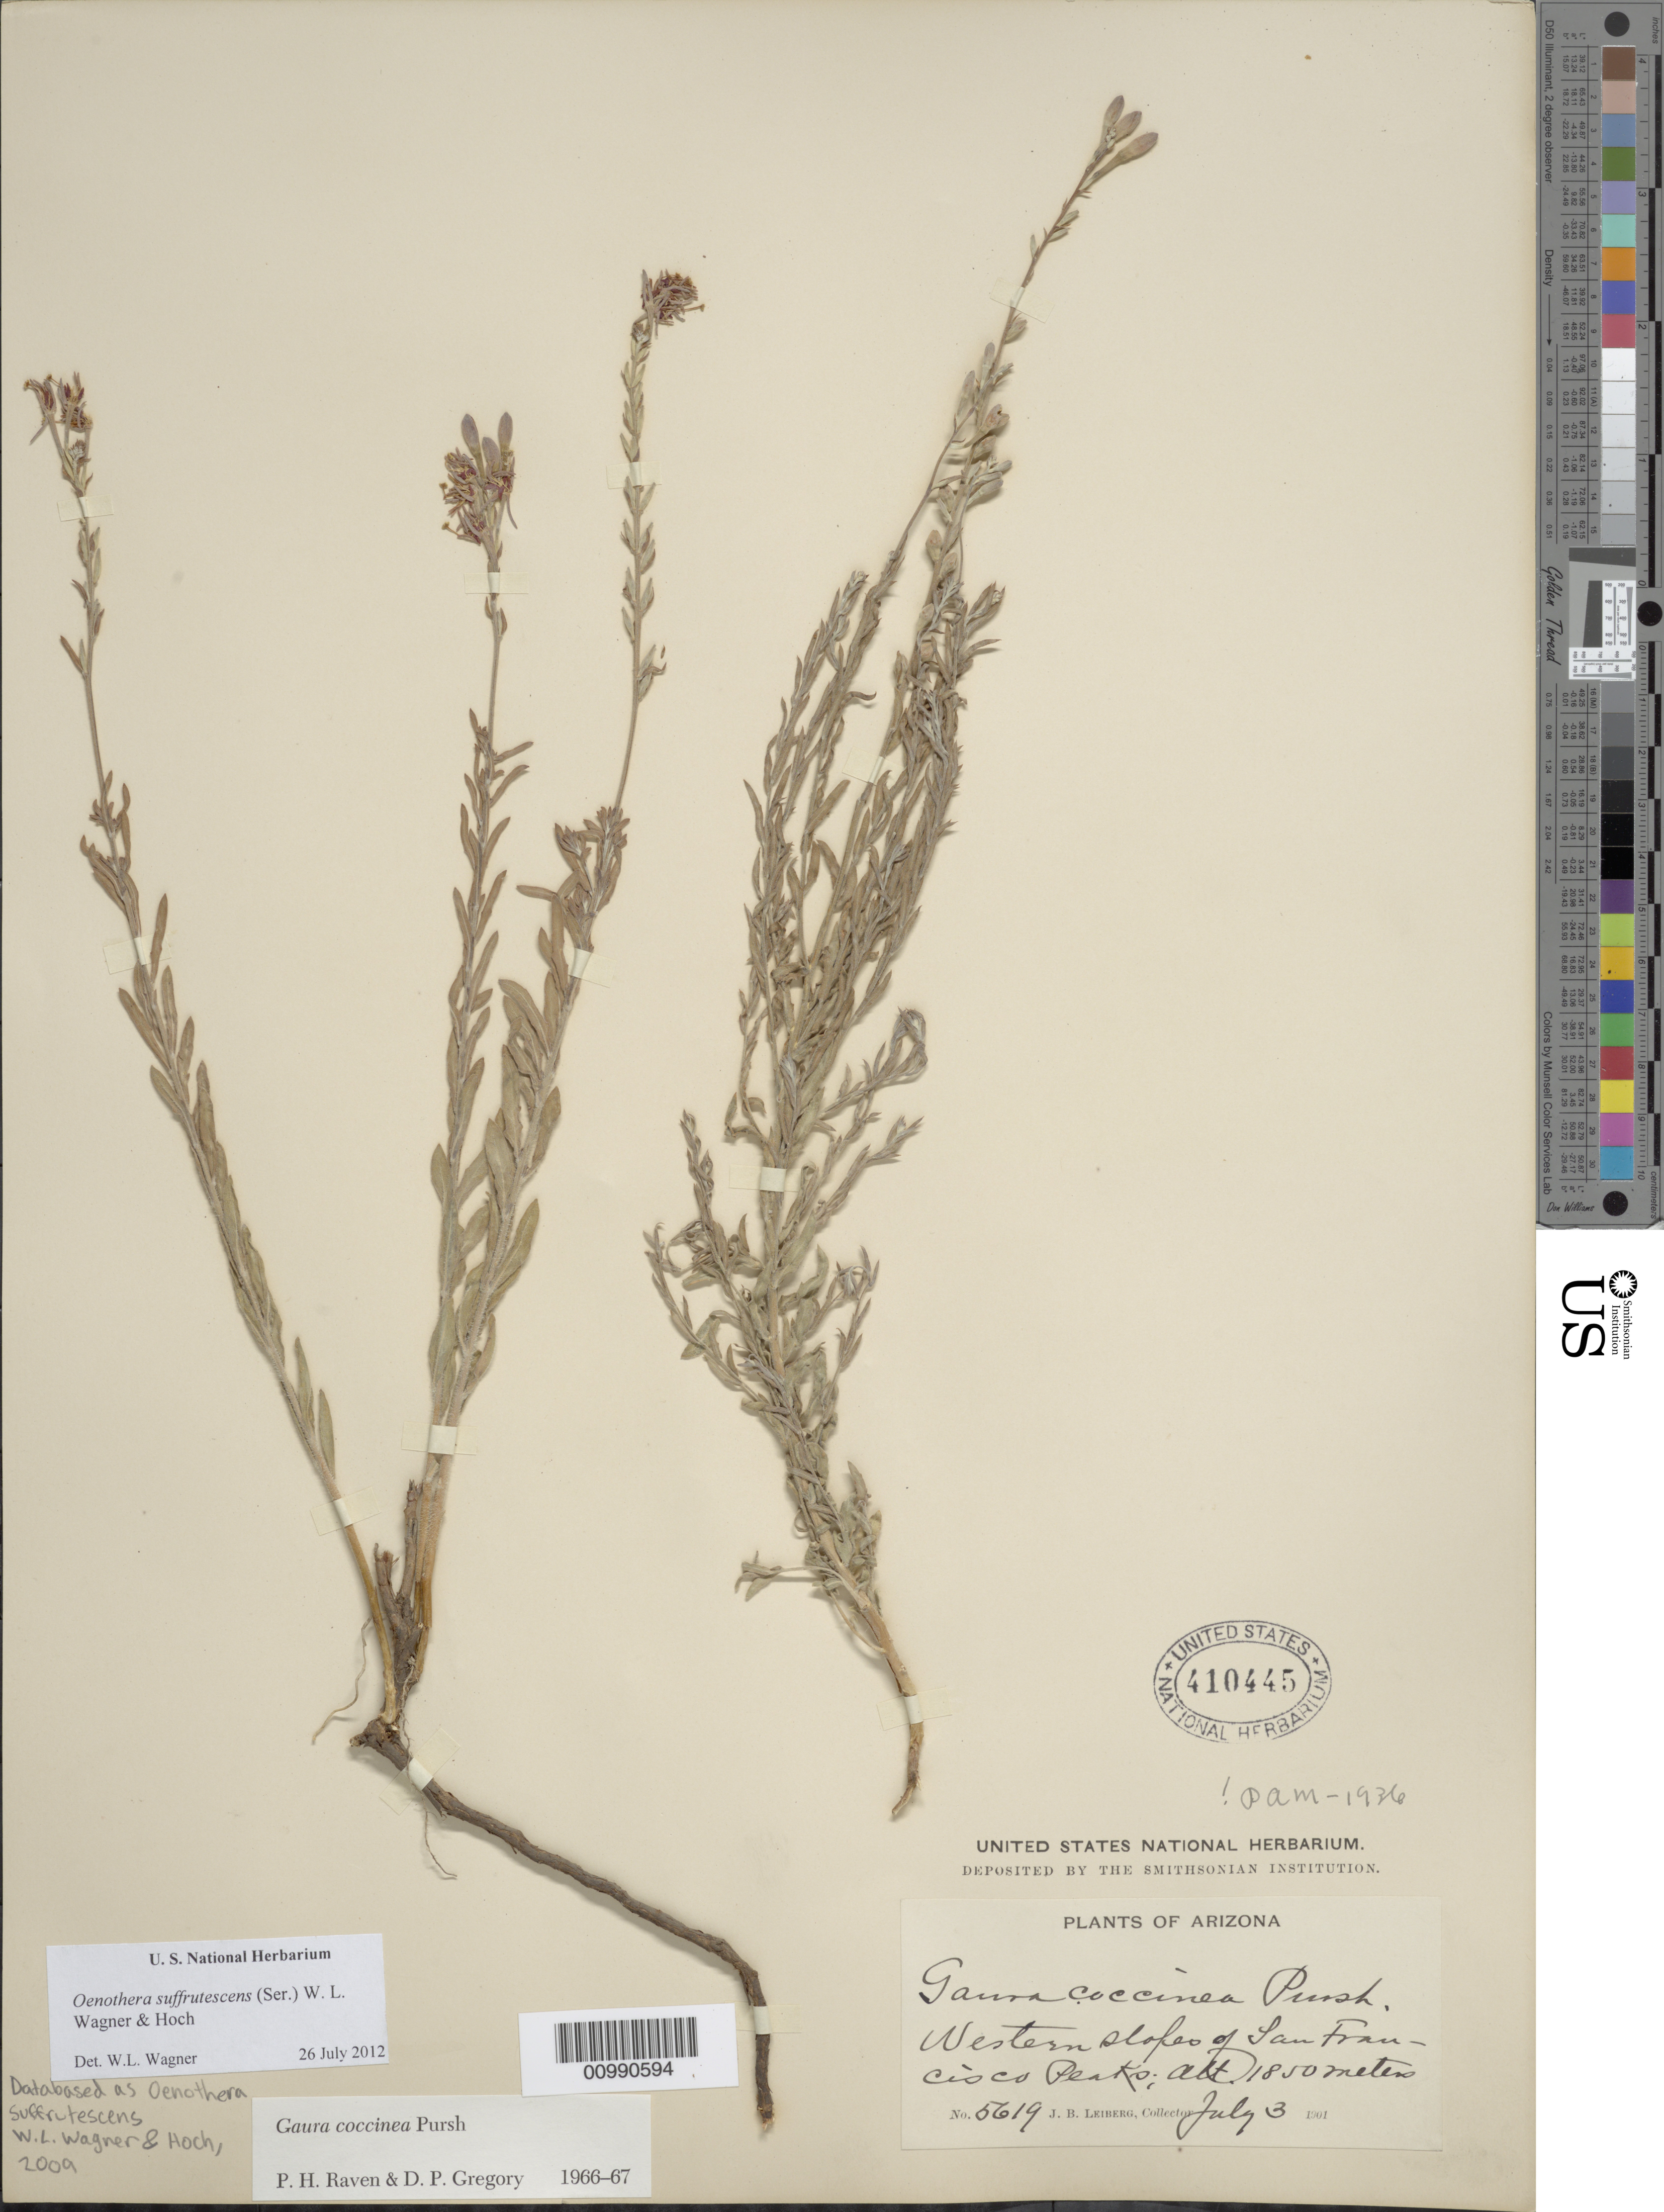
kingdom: Plantae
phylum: Tracheophyta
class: Magnoliopsida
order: Myrtales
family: Onagraceae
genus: Oenothera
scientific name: Oenothera suffrutescens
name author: (Ser.) W.L. Wagner & Hoch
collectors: J. Leiberg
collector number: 5619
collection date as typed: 03 Jul 1901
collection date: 1901-07-03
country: United States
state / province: Arizona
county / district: Coconino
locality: W. slopes of San Francisco Peaks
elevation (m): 1850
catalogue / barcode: US 410445